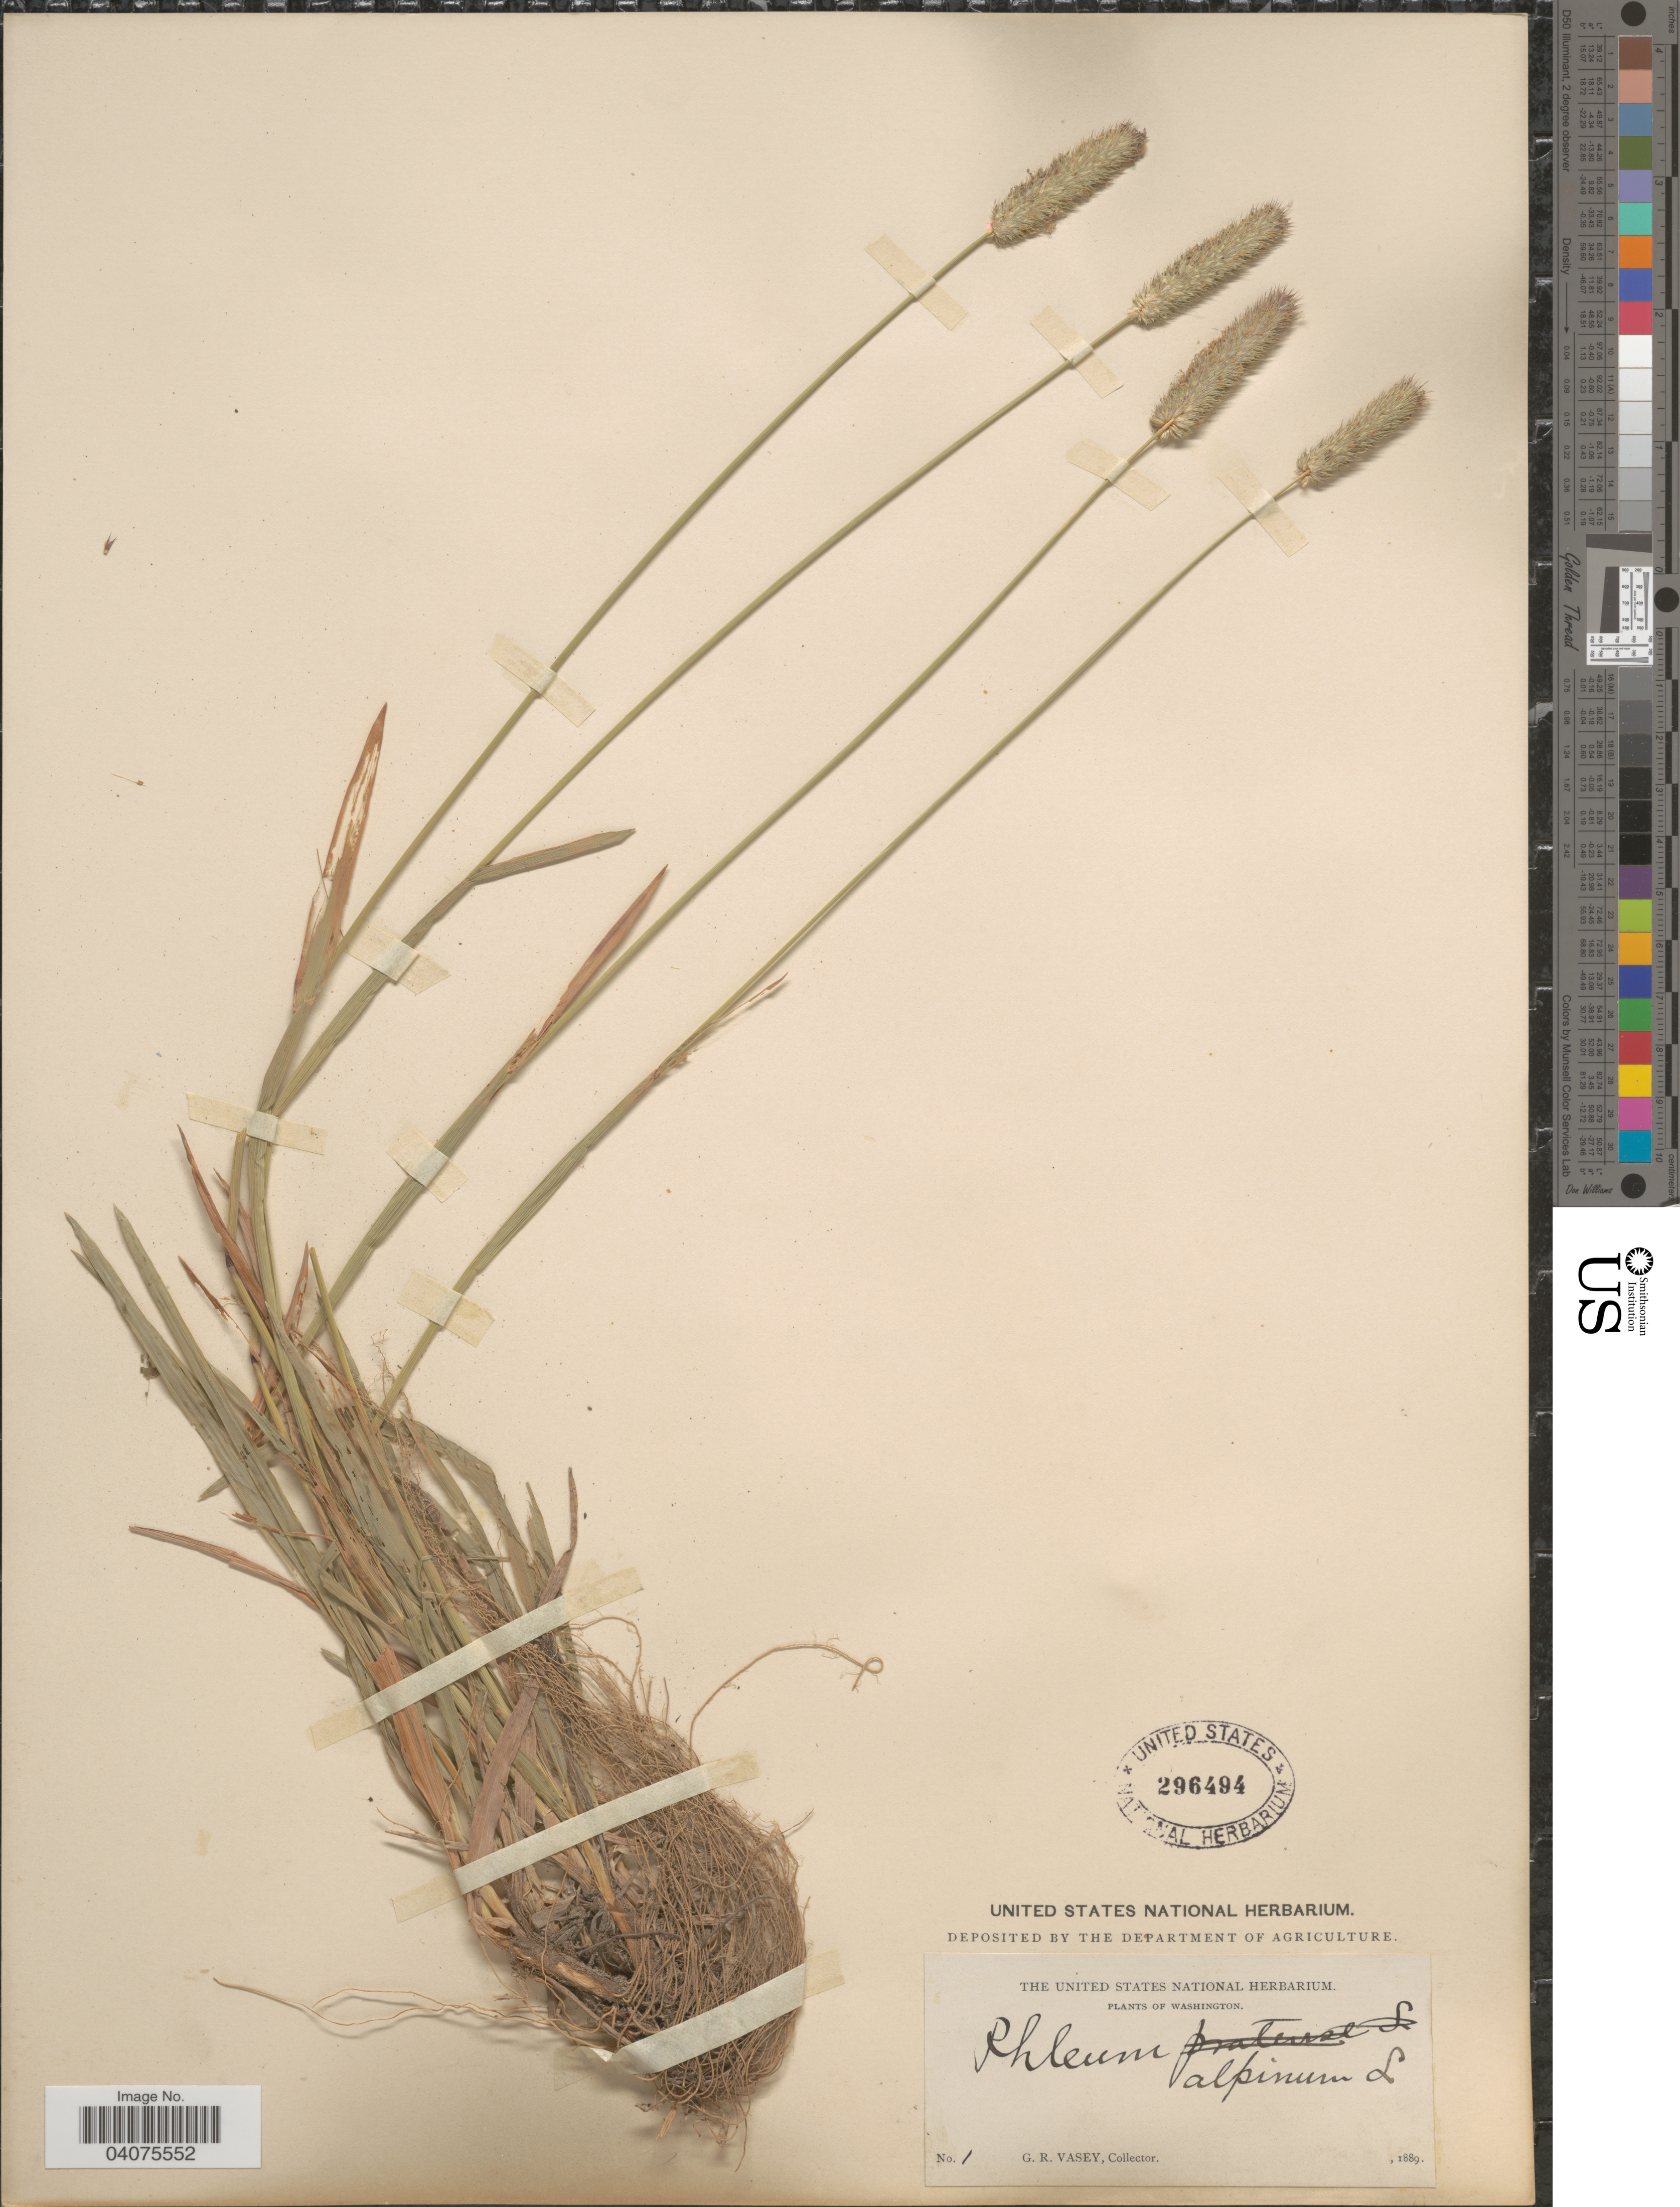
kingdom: Plantae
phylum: Tracheophyta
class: Liliopsida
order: Poales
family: Poaceae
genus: Phleum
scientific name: Phleum alpinum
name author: L.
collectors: G. R. Vasey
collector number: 1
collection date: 1889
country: United States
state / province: Washington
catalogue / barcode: US 296494